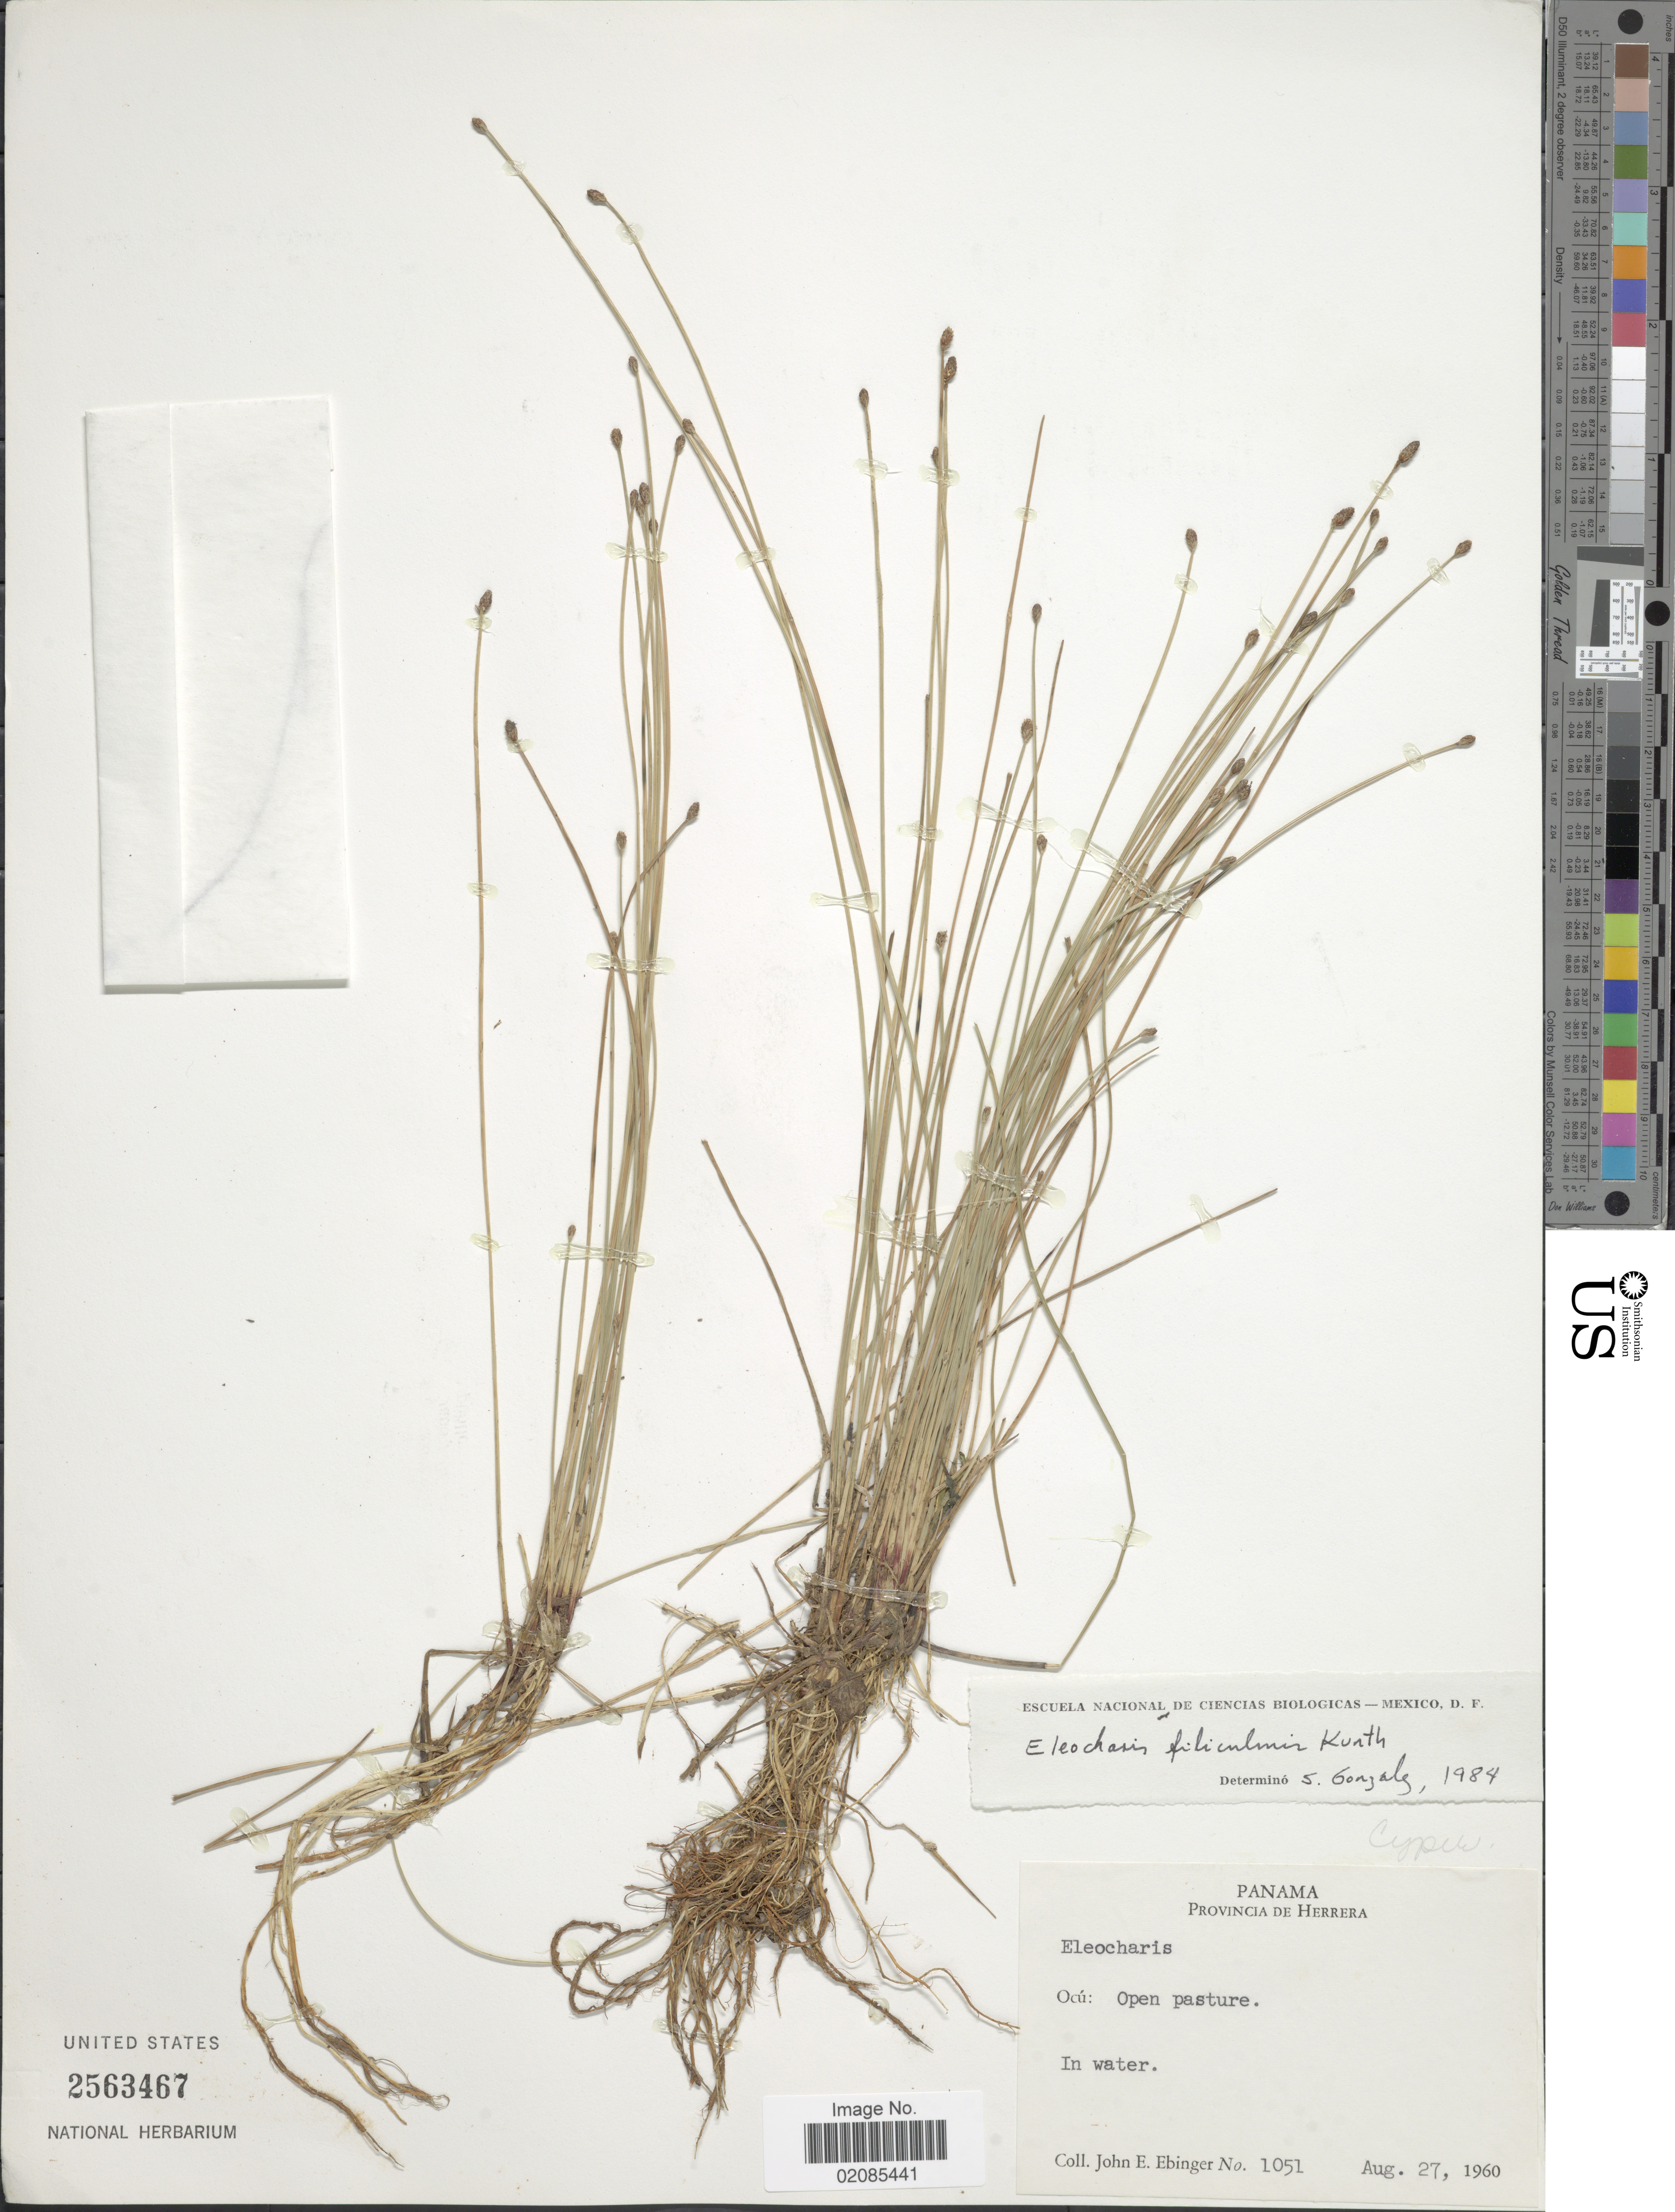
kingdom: Plantae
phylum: Tracheophyta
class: Liliopsida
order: Poales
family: Cyperaceae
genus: Eleocharis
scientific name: Eleocharis filiculmis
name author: Kunth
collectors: J. Ebinger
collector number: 1051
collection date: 1960-08-27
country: Panama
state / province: Herrera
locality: In water, Octu: open pasture.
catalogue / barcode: US 2563467